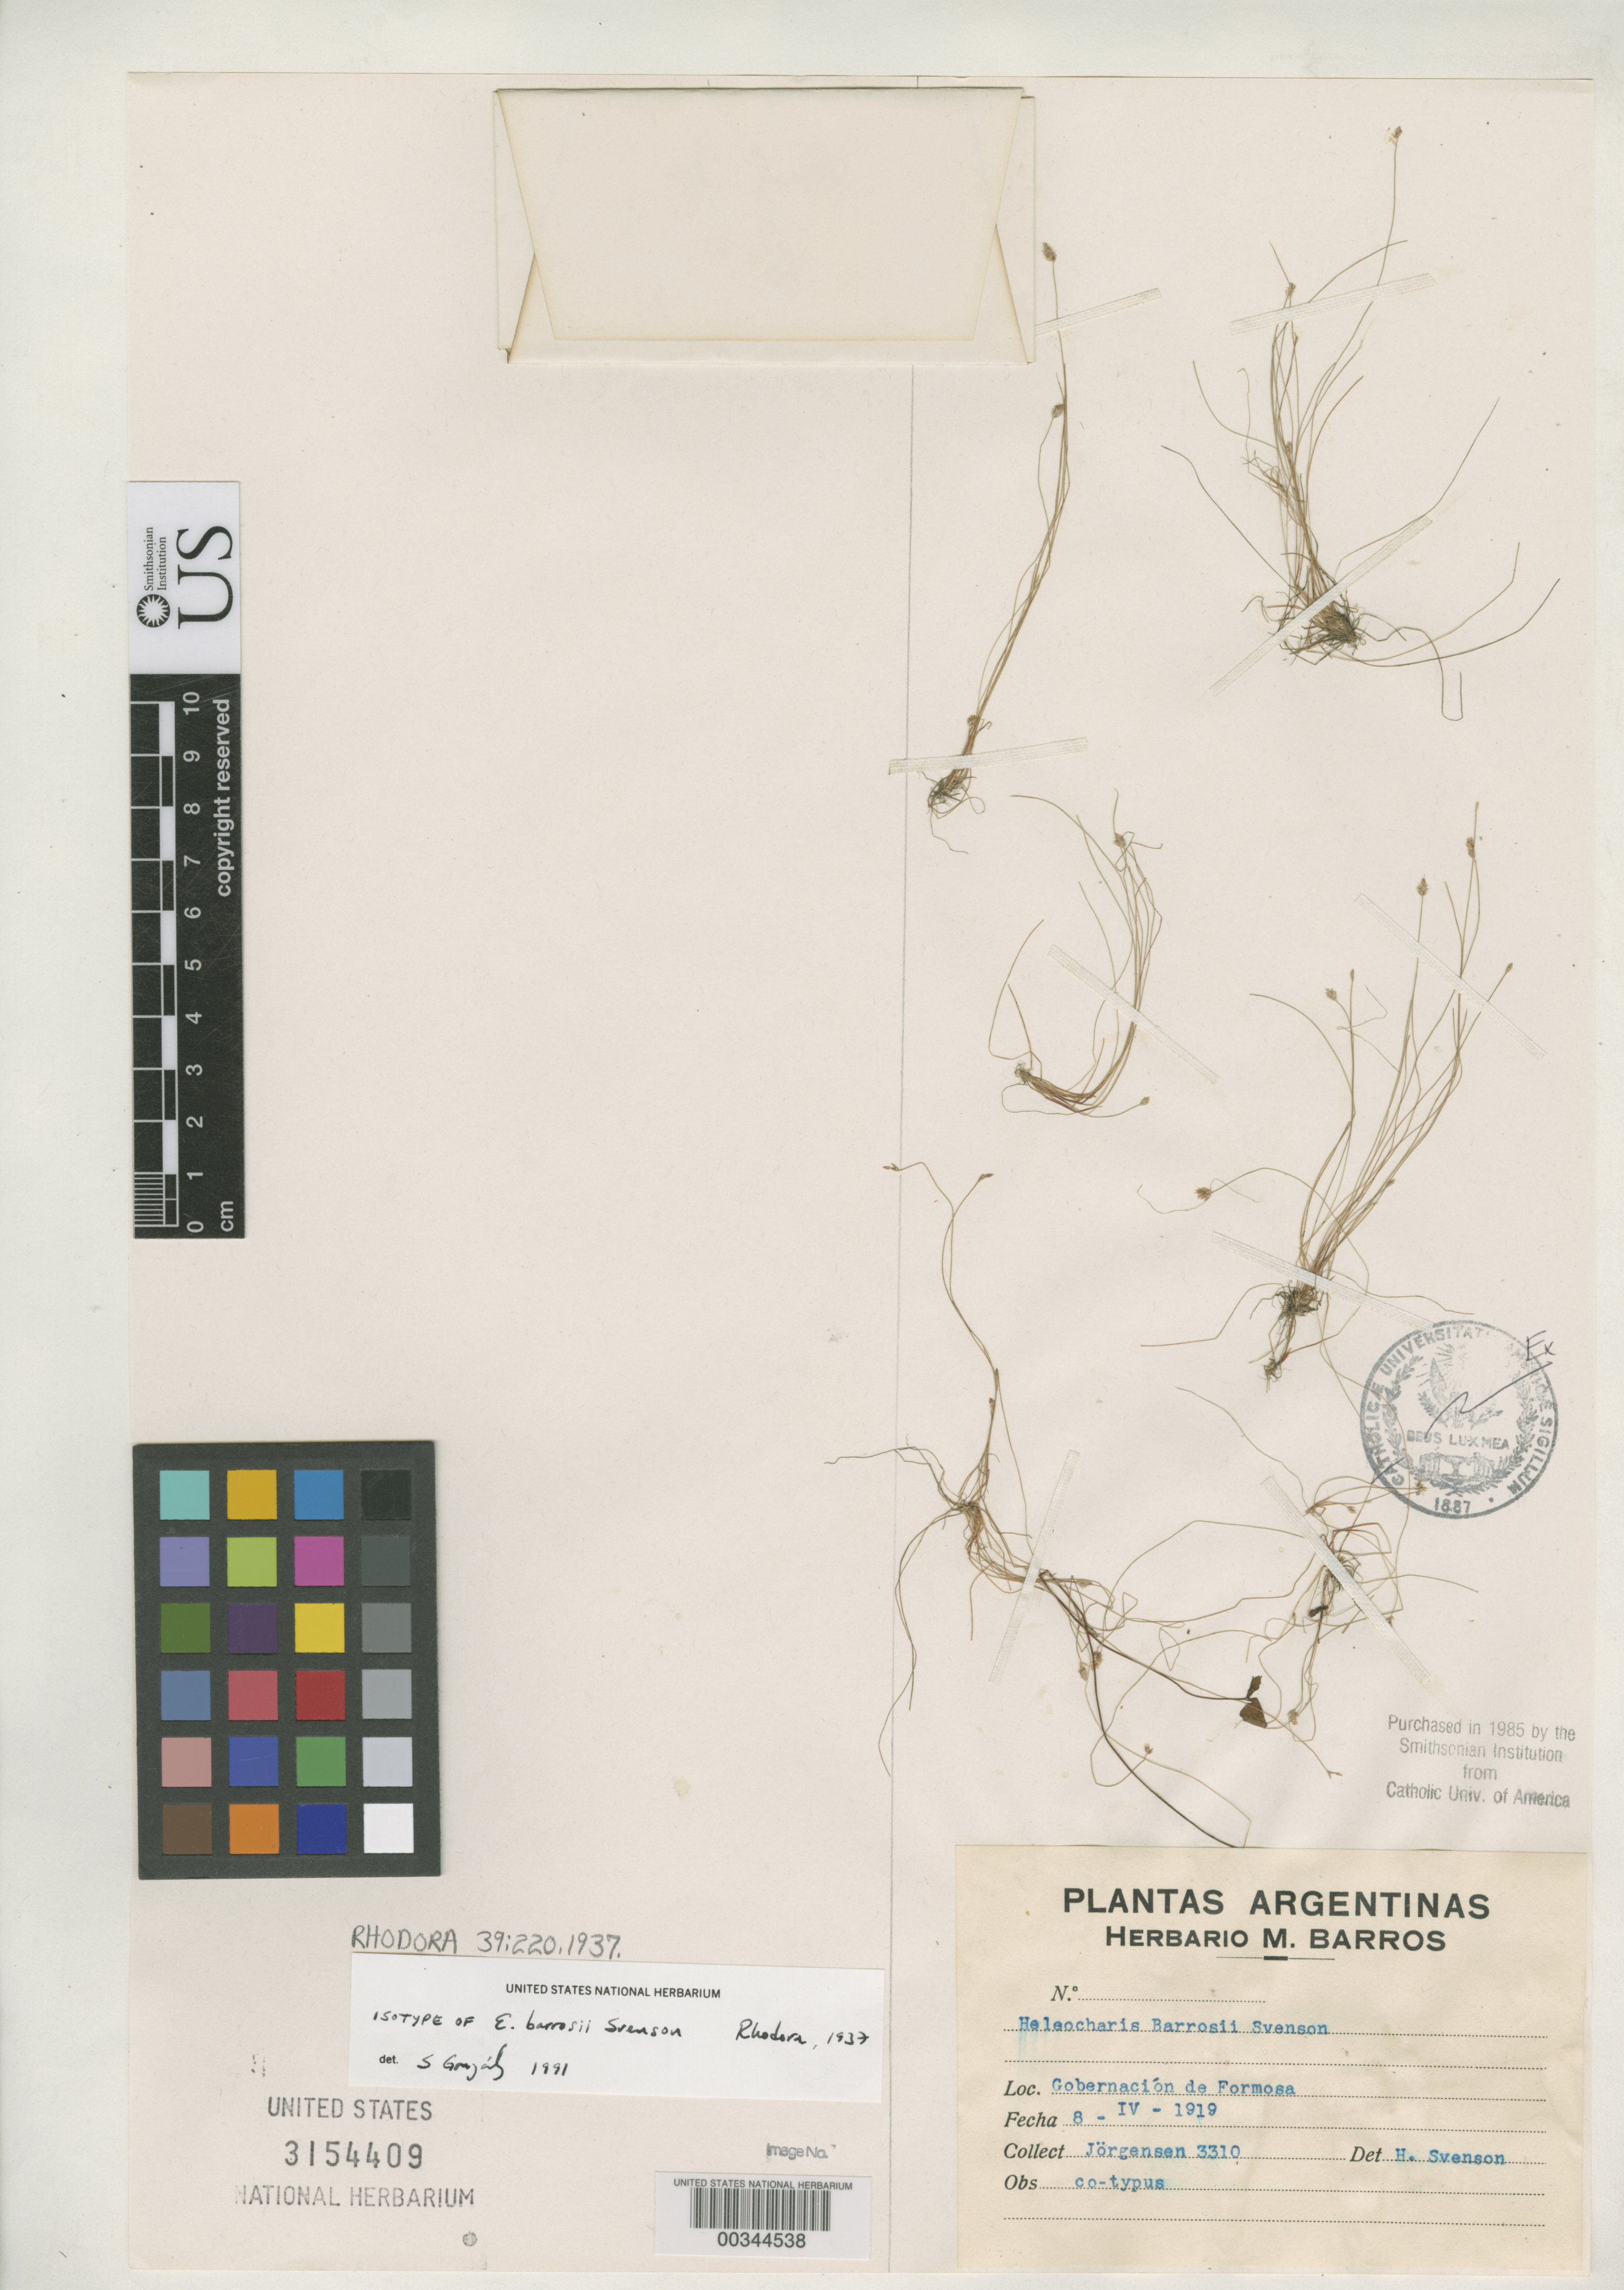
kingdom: Plantae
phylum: Tracheophyta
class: Liliopsida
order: Poales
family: Cyperaceae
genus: Eleocharis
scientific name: Eleocharis barrosii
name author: Svenson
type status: Isotype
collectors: P. Jorgensen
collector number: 3310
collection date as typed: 08 Apr 1919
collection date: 1919-04-08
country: Argentina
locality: Gobernacion de Formosa.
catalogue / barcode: US 3154409